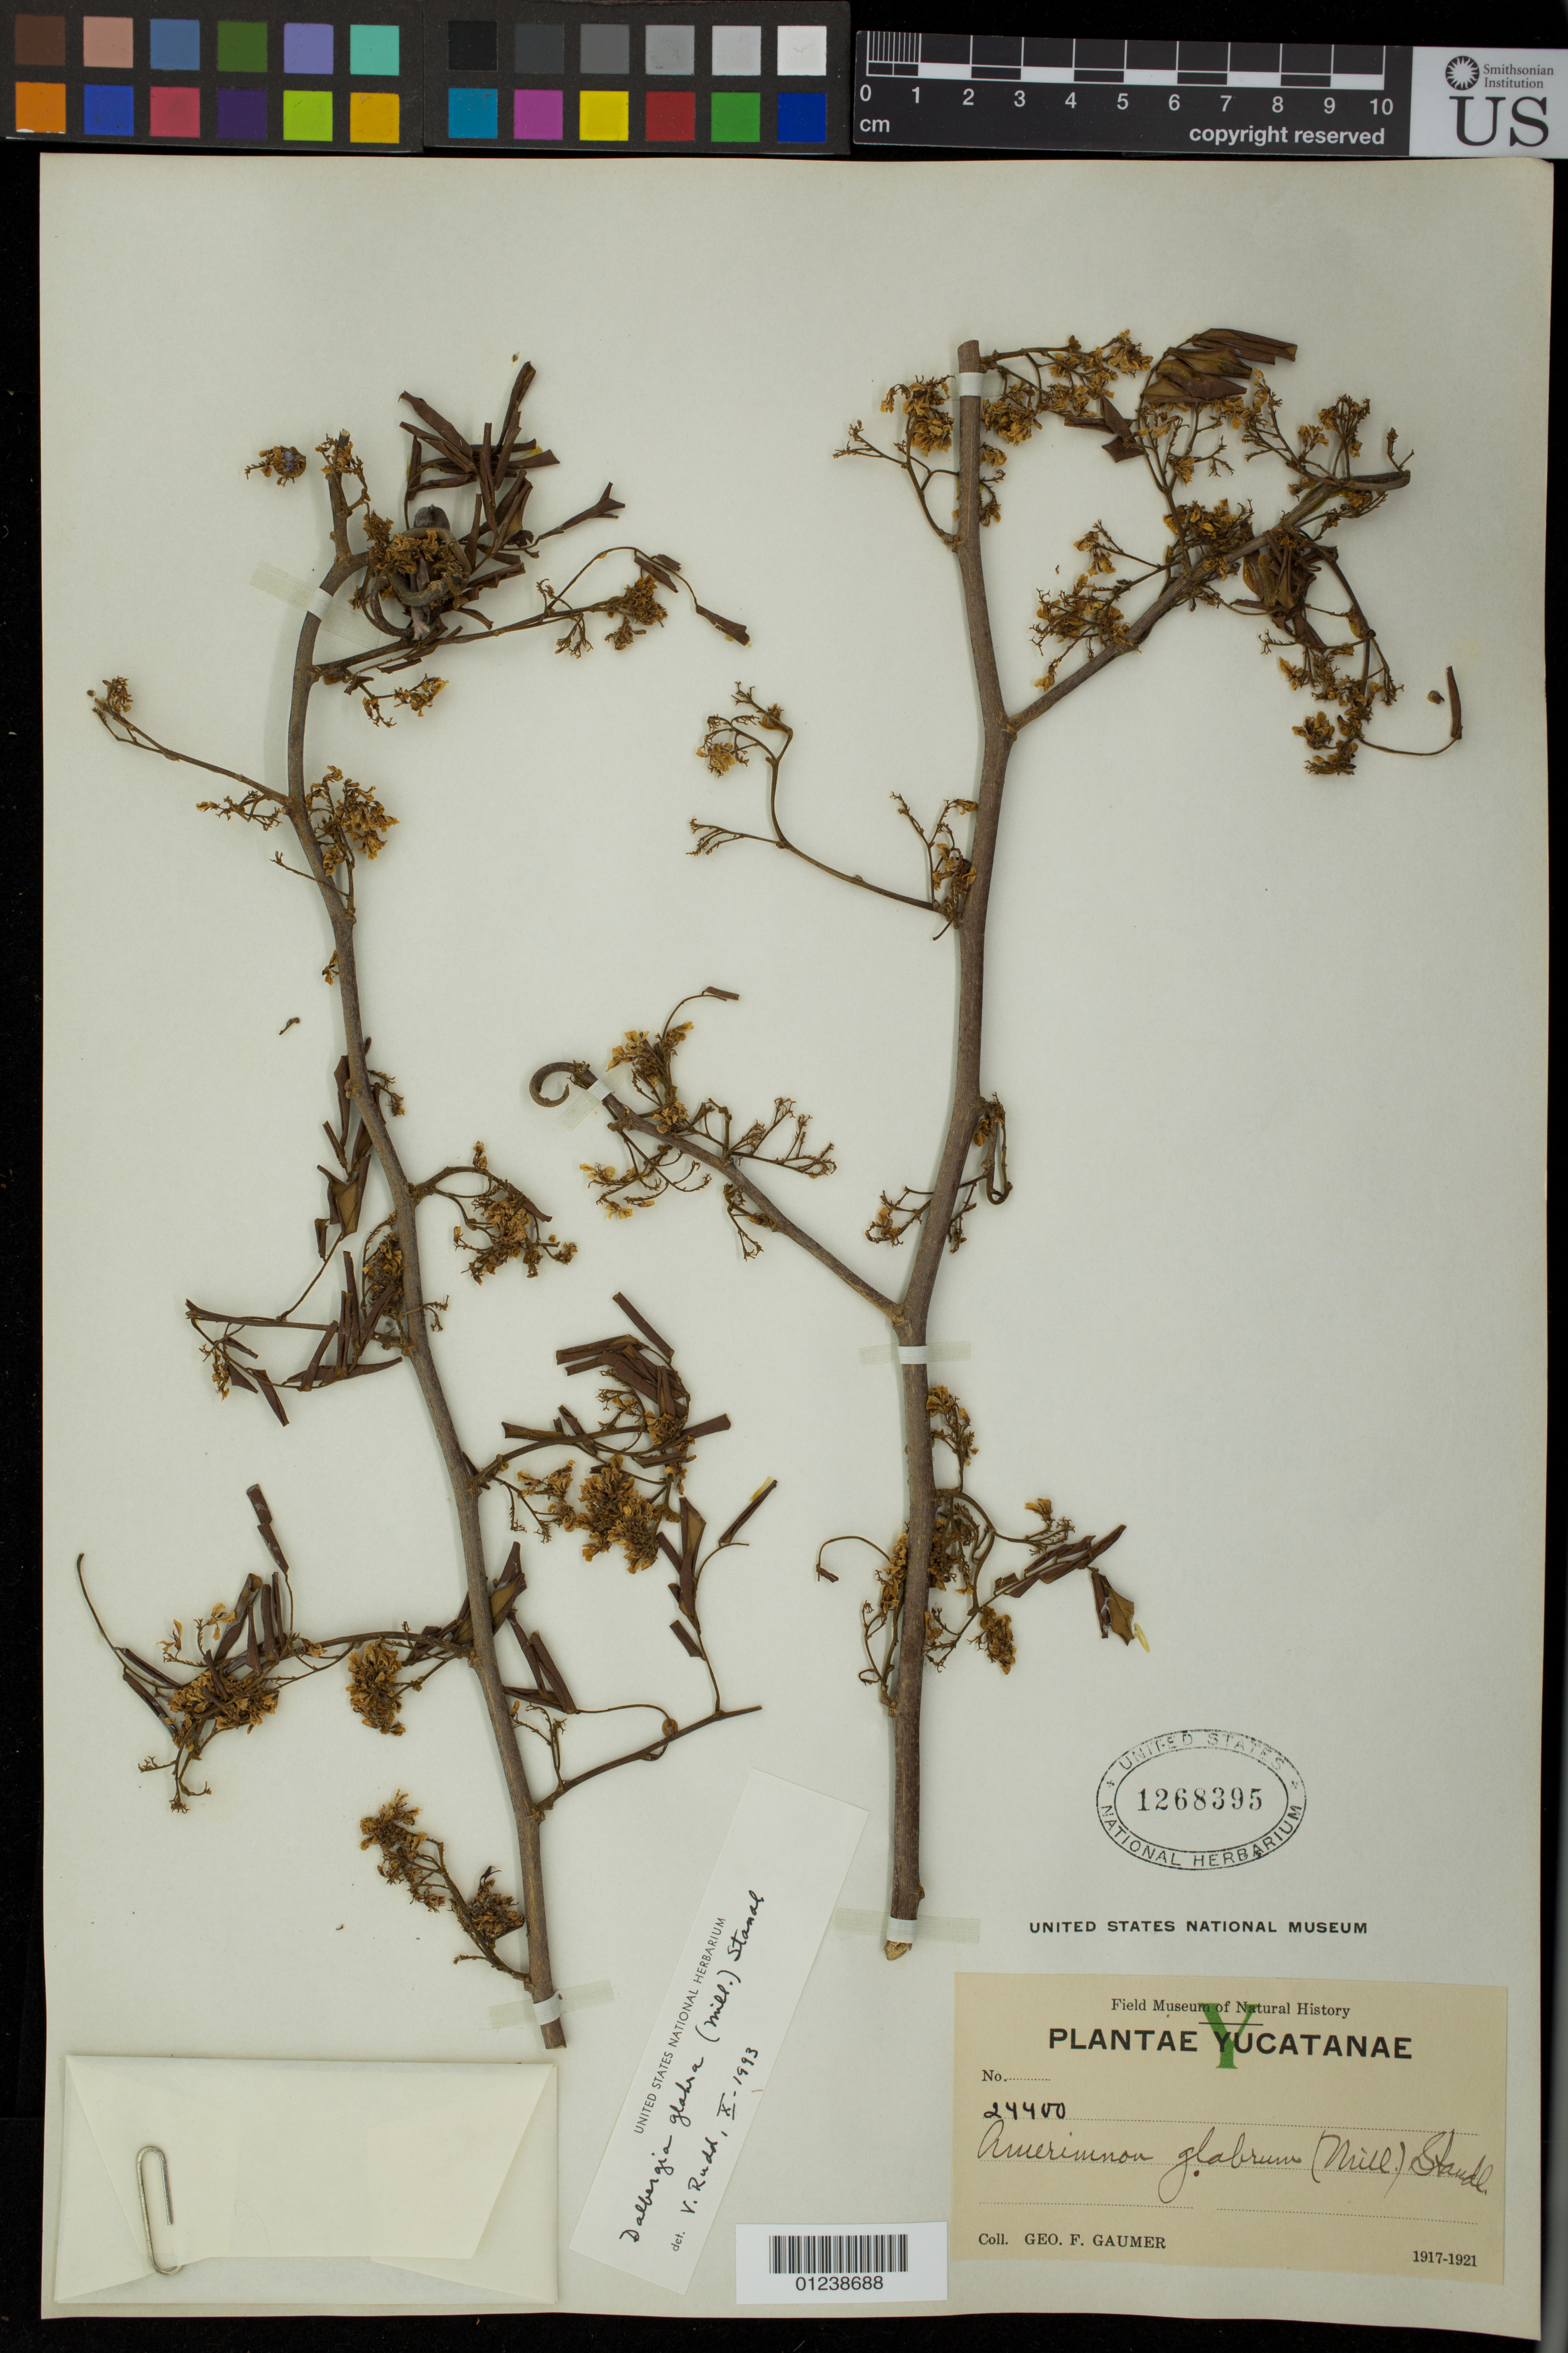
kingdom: Plantae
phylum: Tracheophyta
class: Magnoliopsida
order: Fabales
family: Fabaceae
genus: Dalbergia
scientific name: Dalbergia glabra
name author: (Mill.) Standl.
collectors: G. F. Gaumer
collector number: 24400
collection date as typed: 1917 to -- --- 1921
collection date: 1917/1921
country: Mexico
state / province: Yucatán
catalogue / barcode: US 1268395